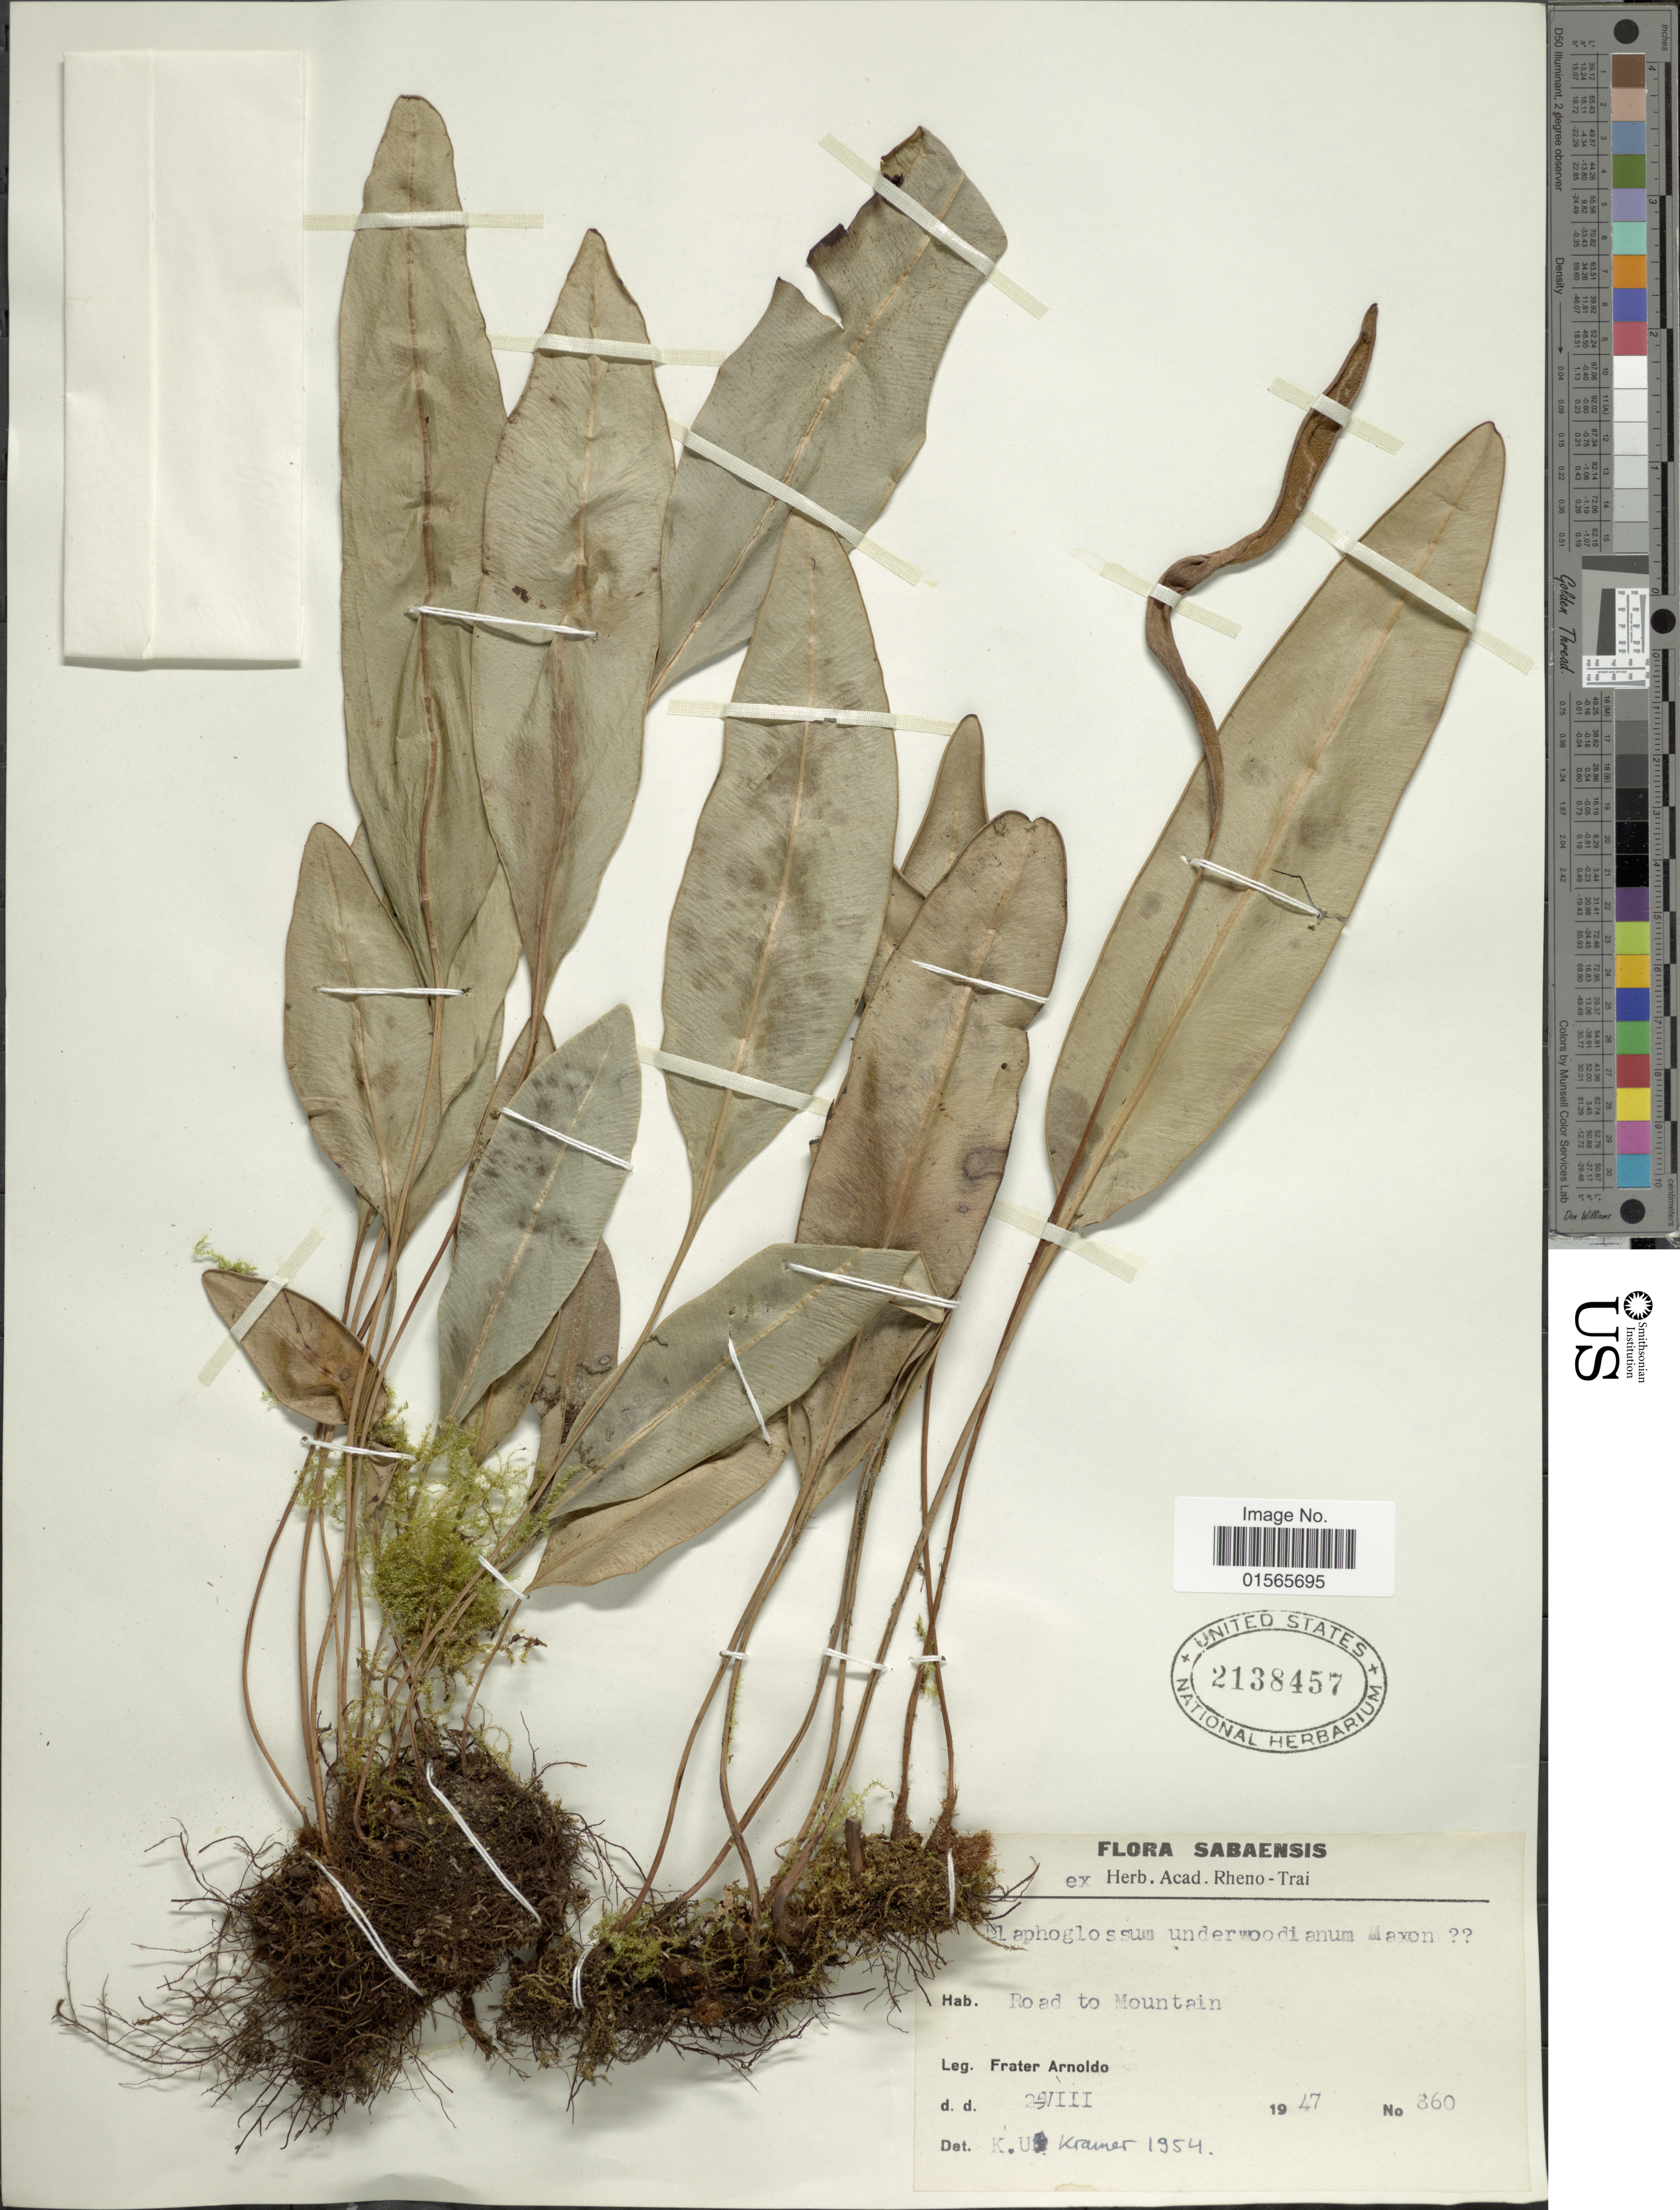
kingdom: Plantae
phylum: Tracheophyta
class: Polypodiopsida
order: Polypodiales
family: Dryopteridaceae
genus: Elaphoglossum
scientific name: Elaphoglossum martinicense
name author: (Desv.) T. Moore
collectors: N. Arnoldo-Broeders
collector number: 860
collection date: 1947-03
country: Netherlands Antilles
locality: Sabaensis, Road to Mountain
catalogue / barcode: US 2138457